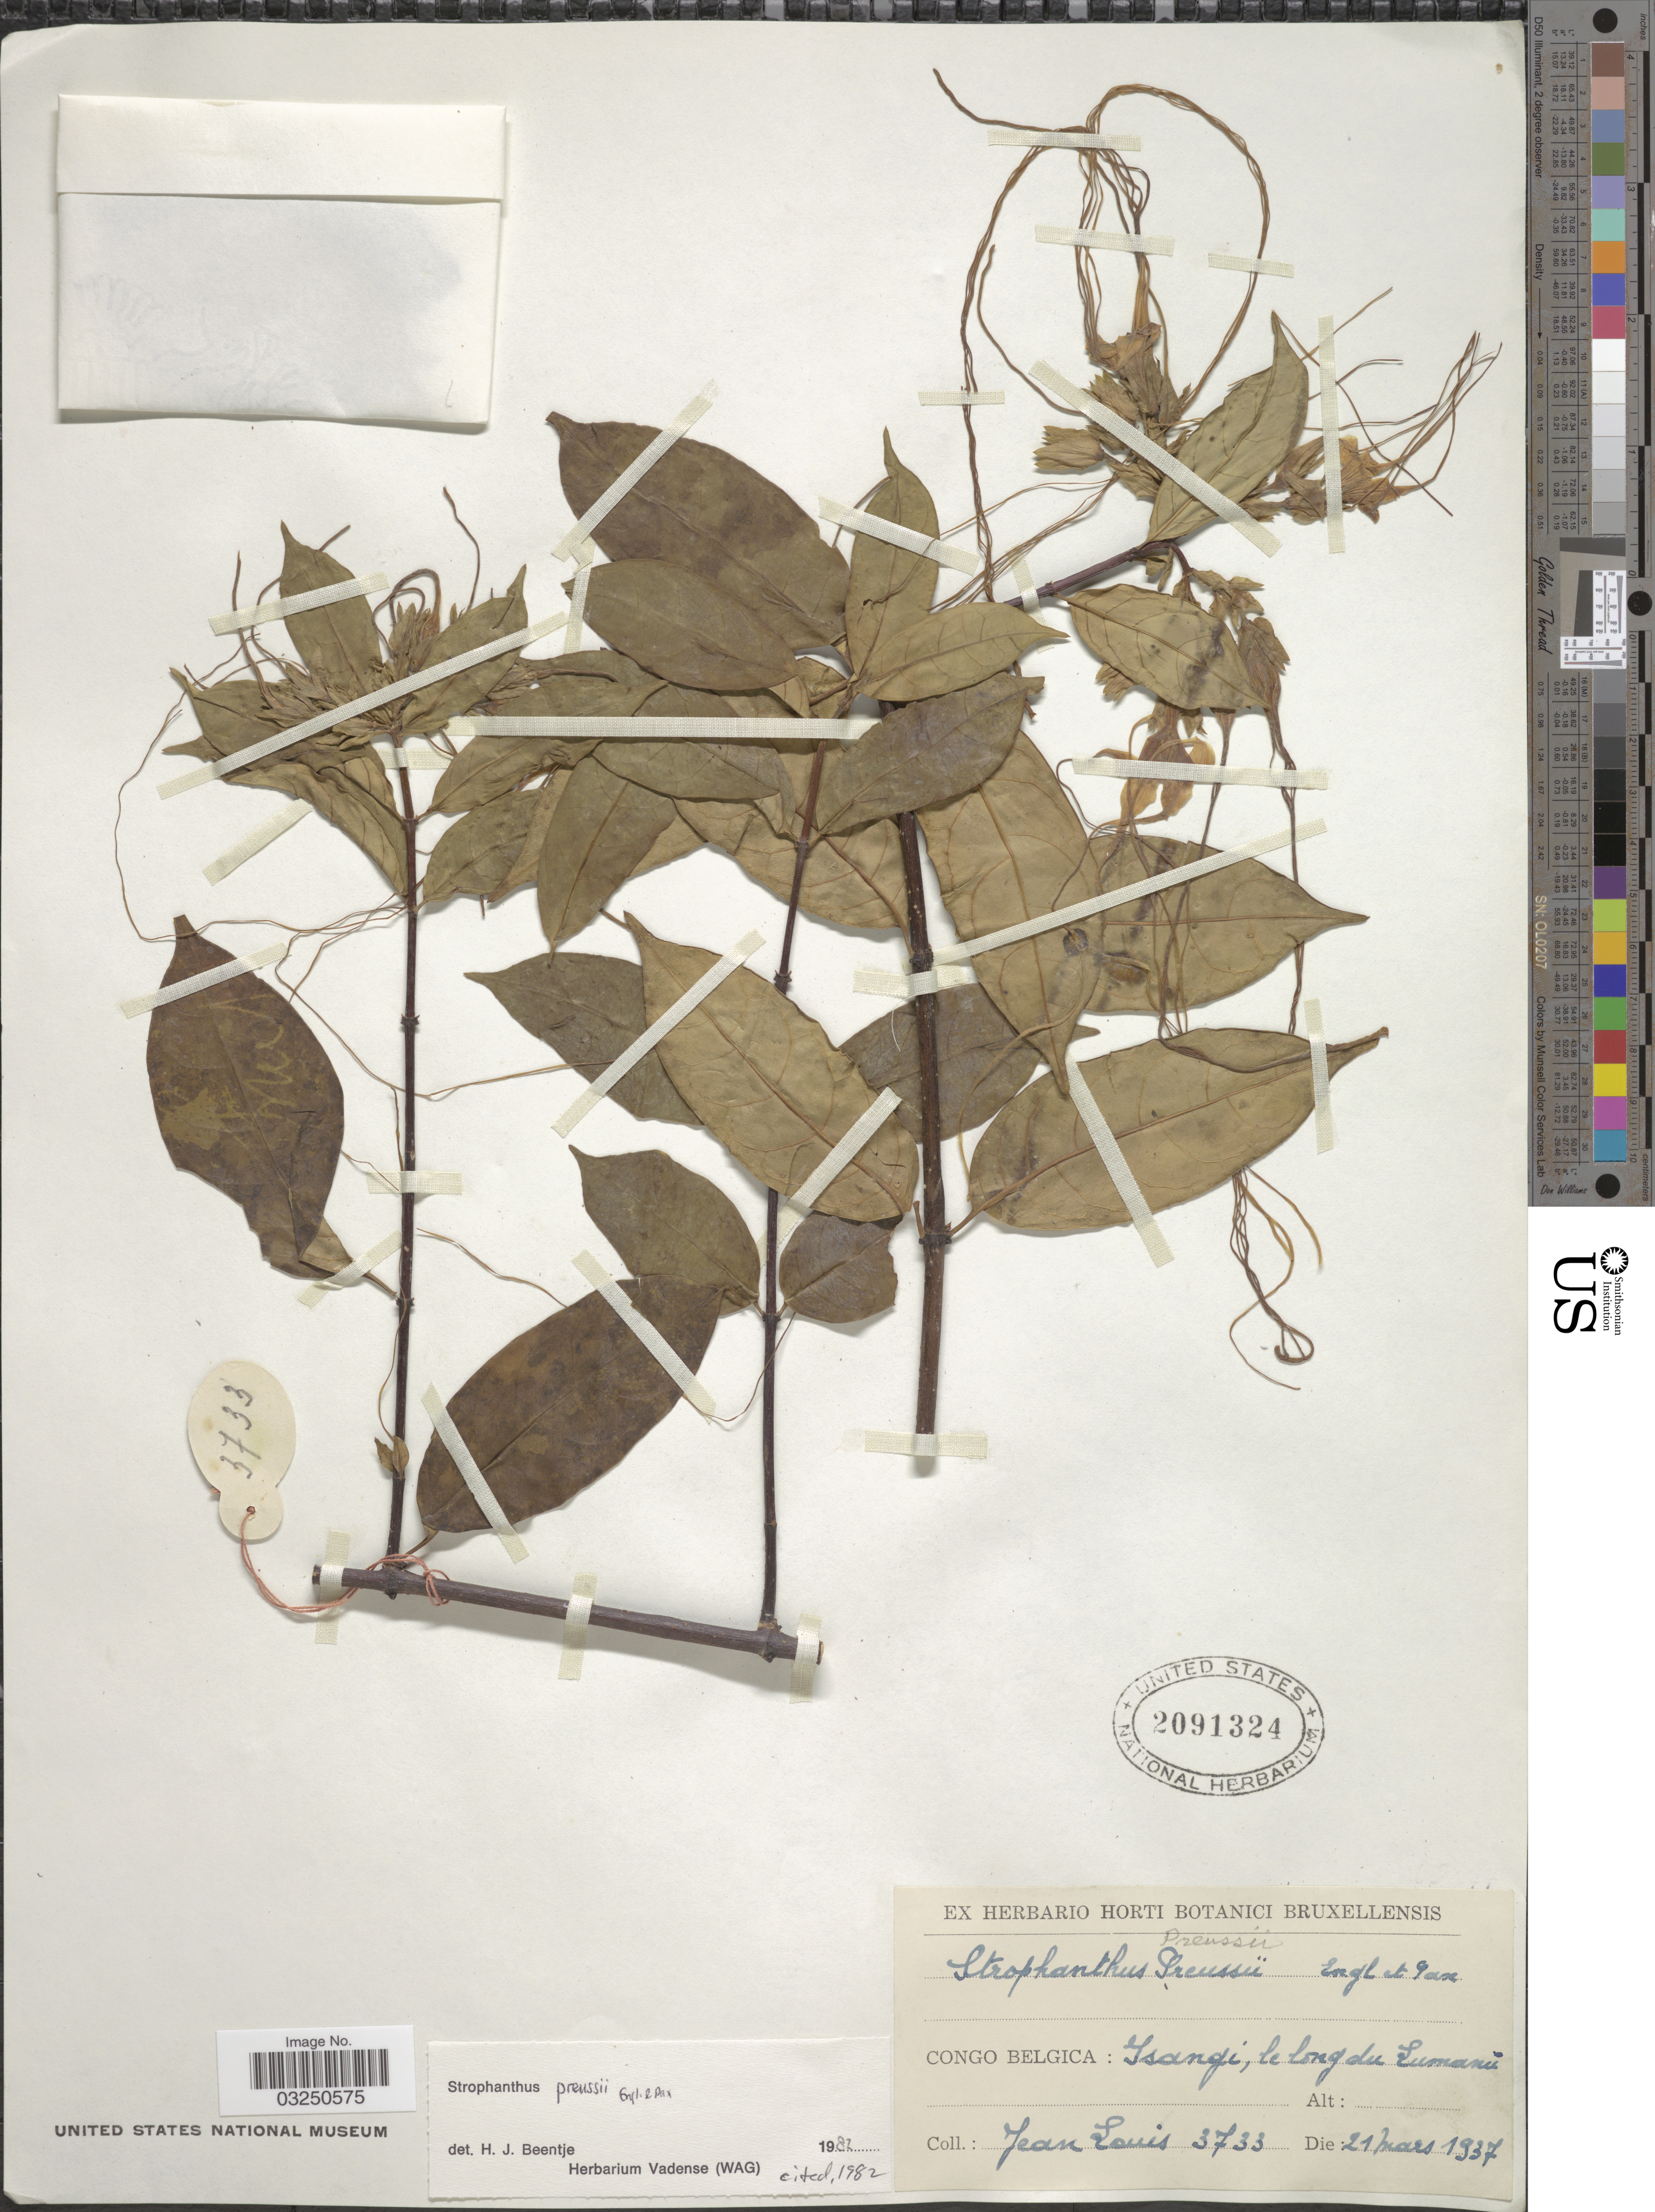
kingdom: Plantae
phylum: Tracheophyta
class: Magnoliopsida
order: Gentianales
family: Apocynaceae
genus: Strophanthus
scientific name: Strophanthus preussii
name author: Engl. & Pax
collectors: J. Louis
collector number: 3733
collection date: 1937-03-21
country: Congo, Democratic Republic of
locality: Congo Belgica: Ysangi, le long du Lumanú.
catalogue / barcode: US 2091324